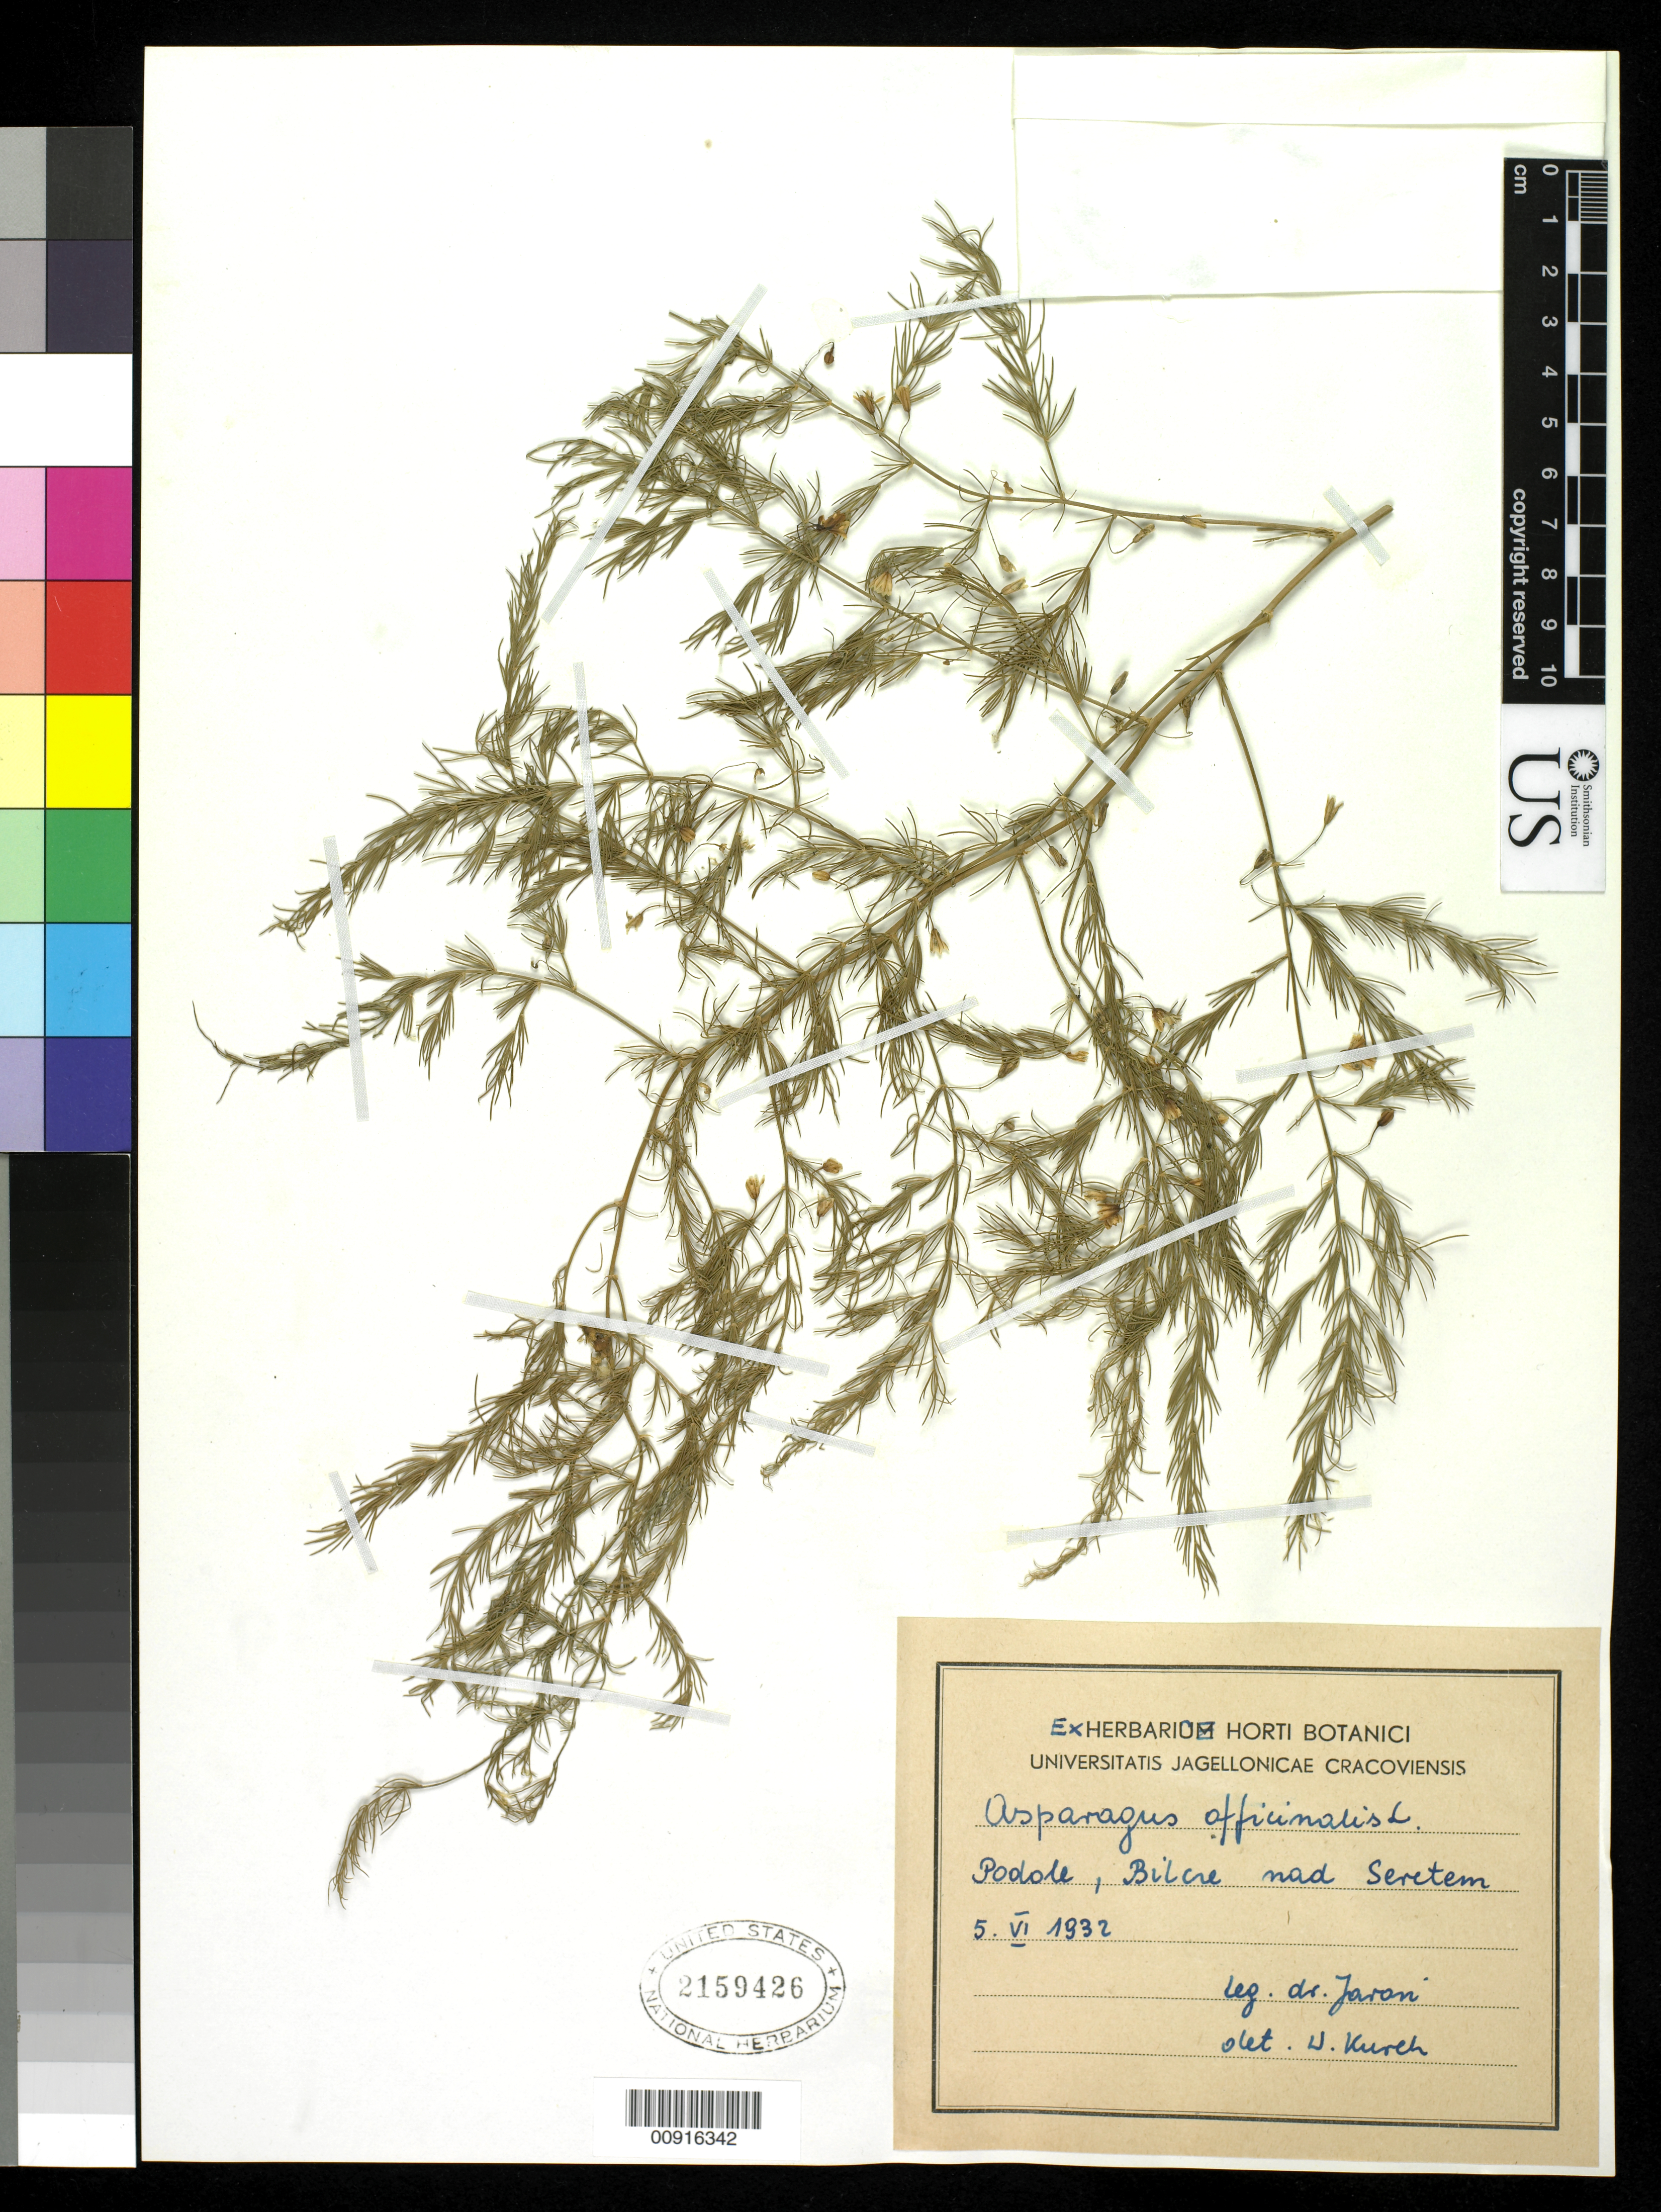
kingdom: Plantae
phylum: Tracheophyta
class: Liliopsida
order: Asparagales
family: Asparagaceae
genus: Asparagus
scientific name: Asparagus officinalis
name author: L.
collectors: Jaron & W. Kurch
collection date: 1932-06-05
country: Poland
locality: Podole, Bilcre nad Seretem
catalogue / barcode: US 2159426